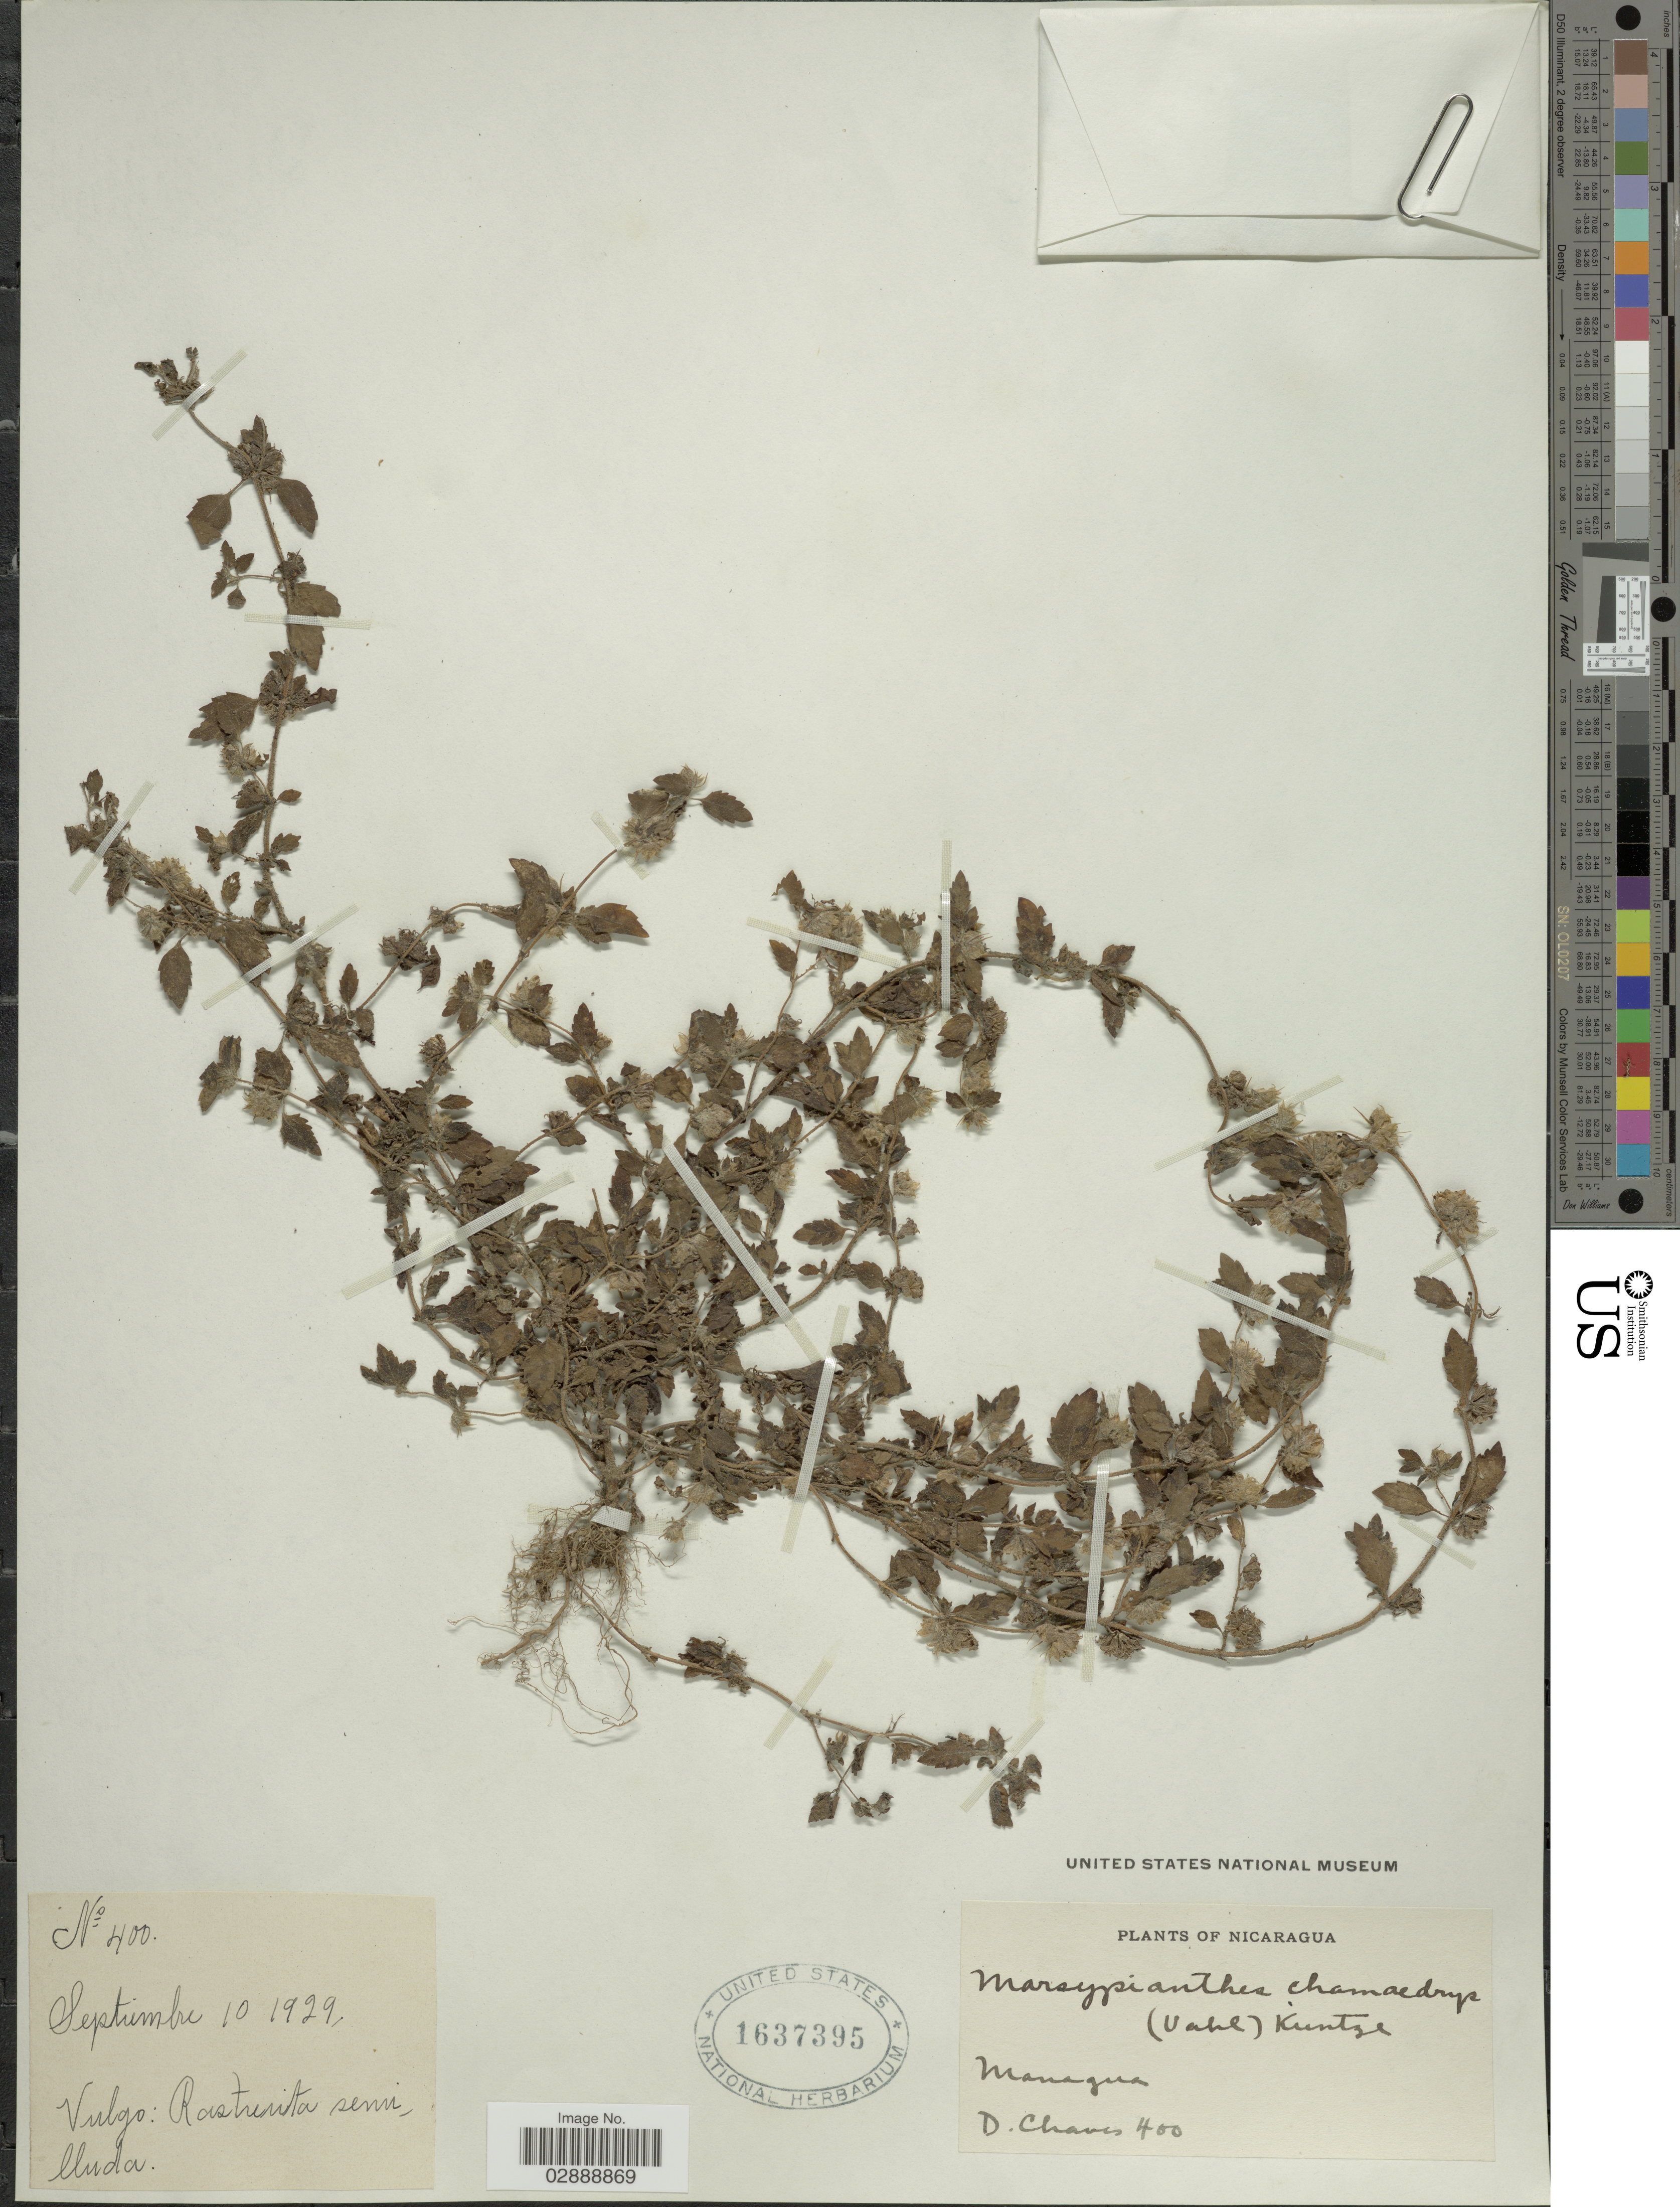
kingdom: Plantae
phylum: Tracheophyta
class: Magnoliopsida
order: Lamiales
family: Lamiaceae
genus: Marsypianthes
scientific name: Marsypianthes chamaedrys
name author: (Vahl) Kuntze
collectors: D. Chaves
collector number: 400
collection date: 1929-09-10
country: Nicaragua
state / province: Managua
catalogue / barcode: US 1637395